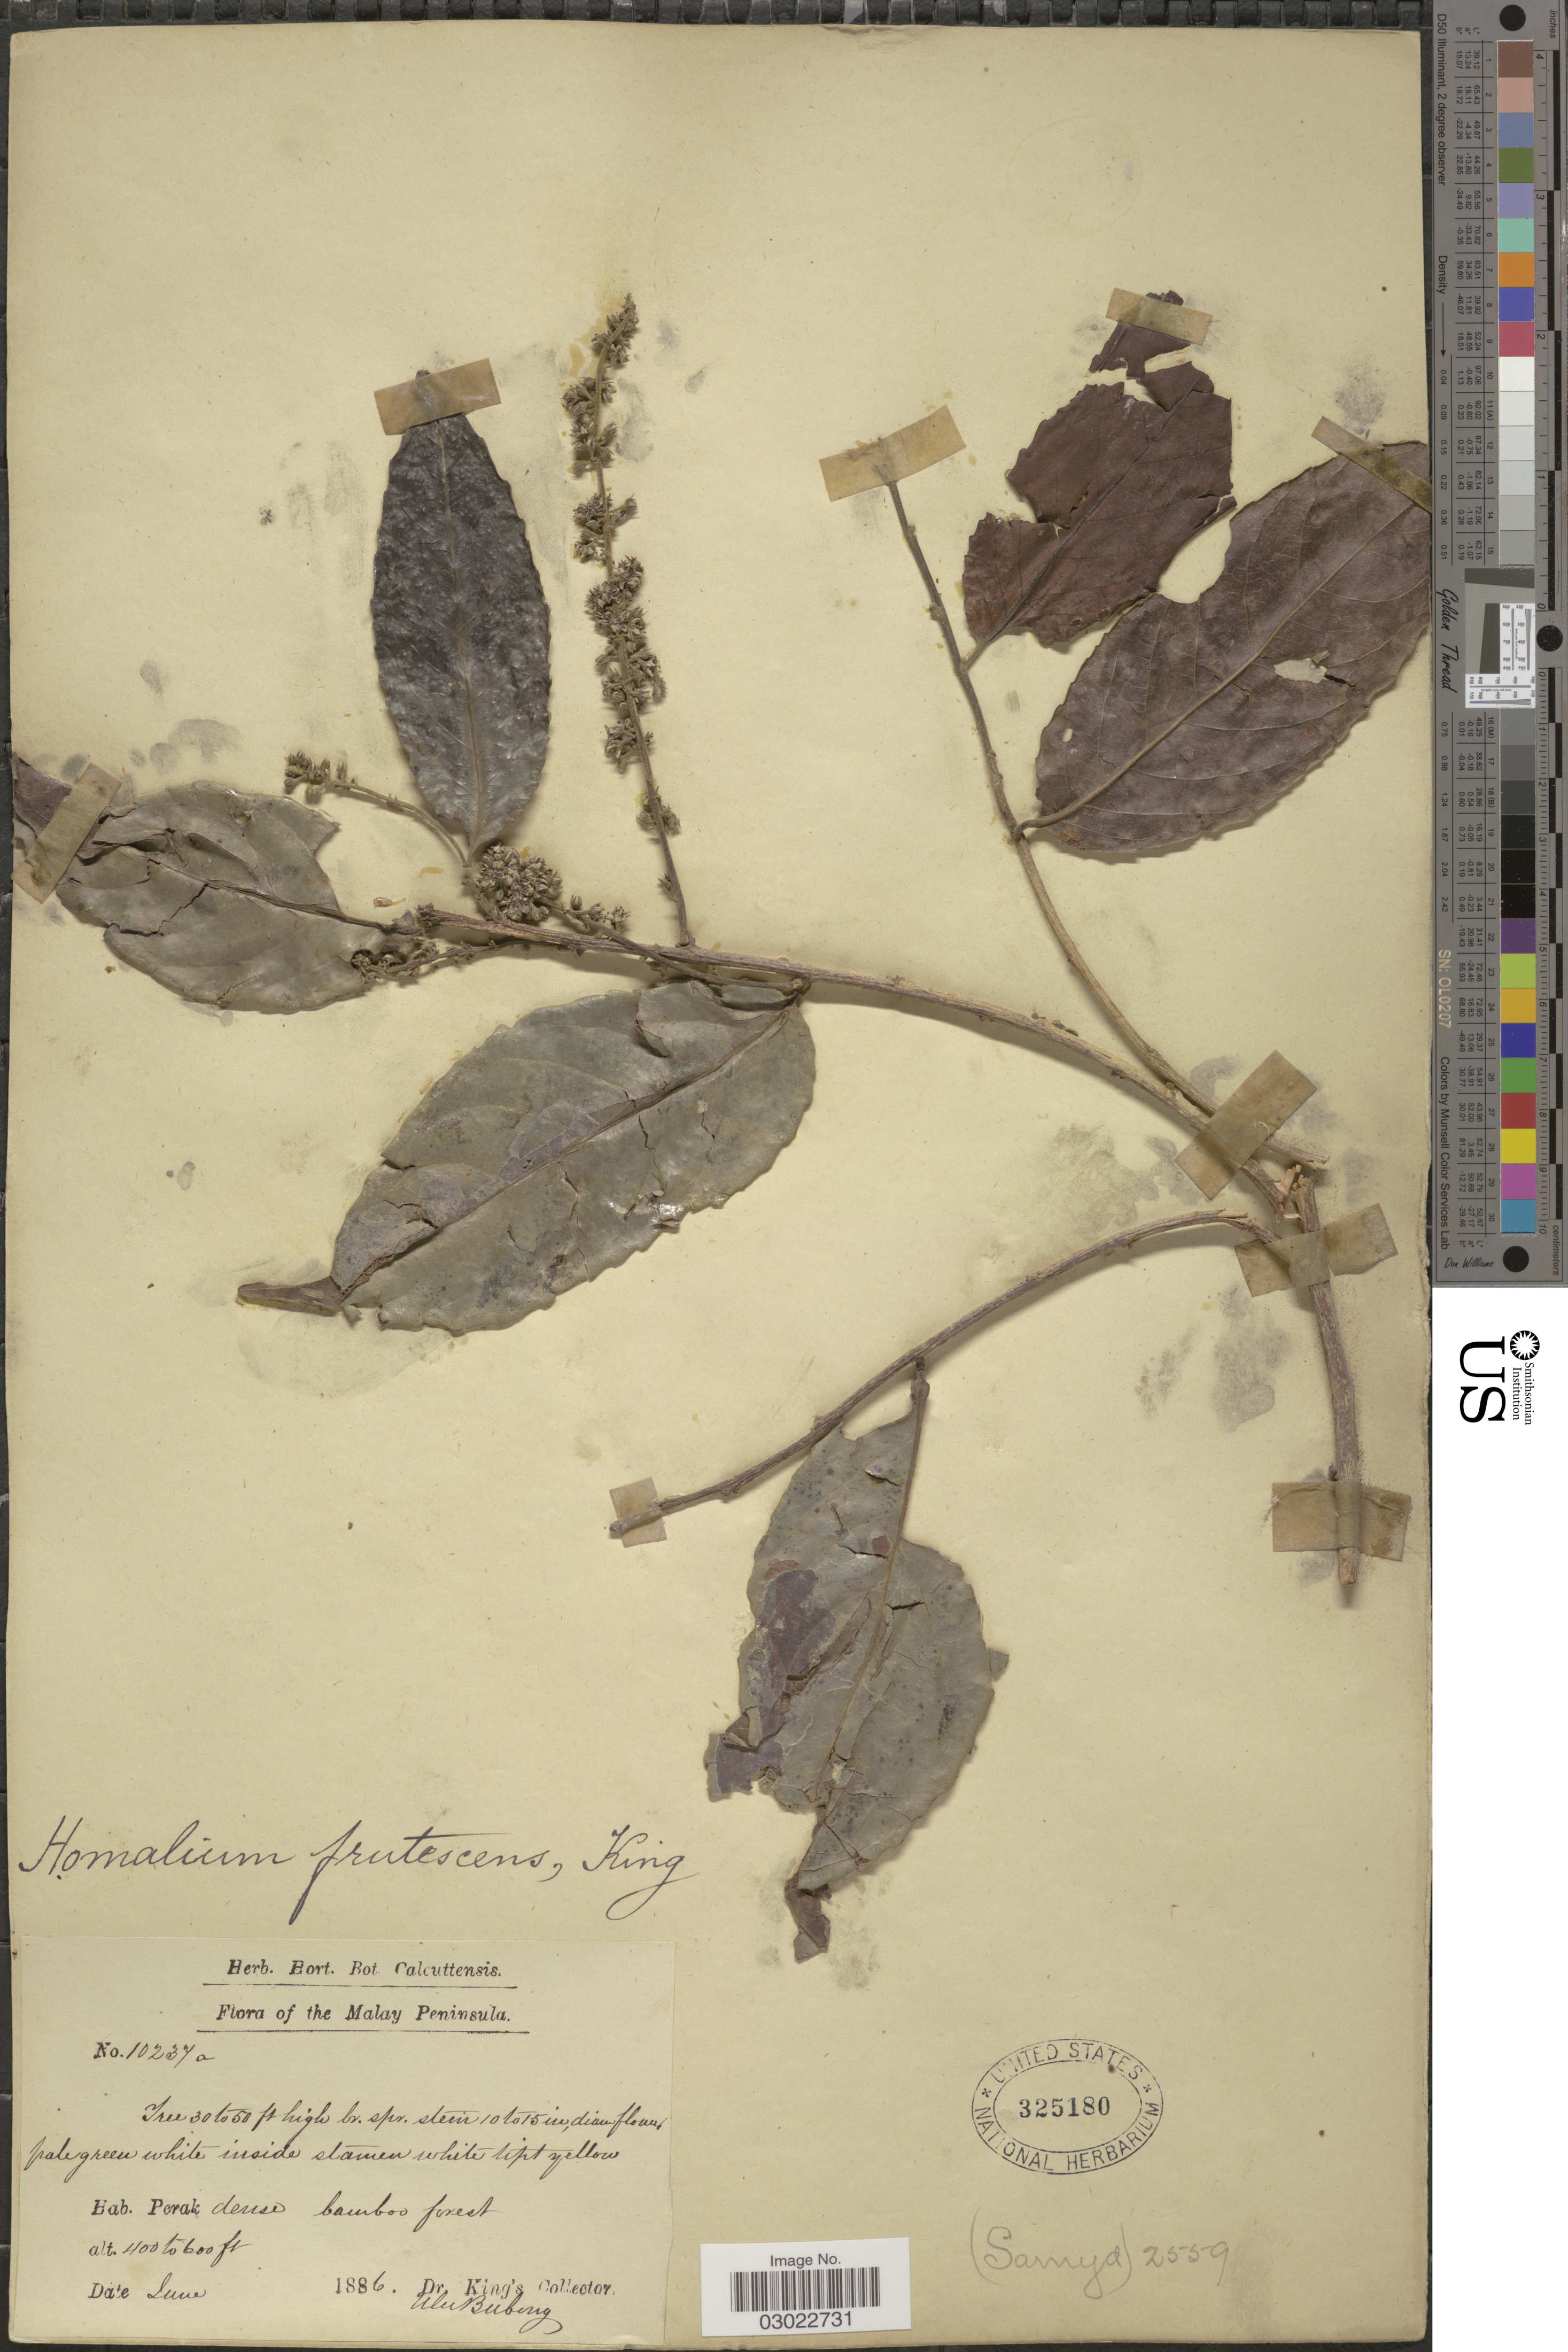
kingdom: Plantae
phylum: Tracheophyta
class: Magnoliopsida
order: Malpighiales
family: Salicaceae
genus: Homalium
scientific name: Homalium frutescens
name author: Warb.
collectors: Dr. King's collector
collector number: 10237a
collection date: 1886-06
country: Malaysia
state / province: Perak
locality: Malay Peninsula. Dense bamboo forest.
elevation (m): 122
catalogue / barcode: US 325180